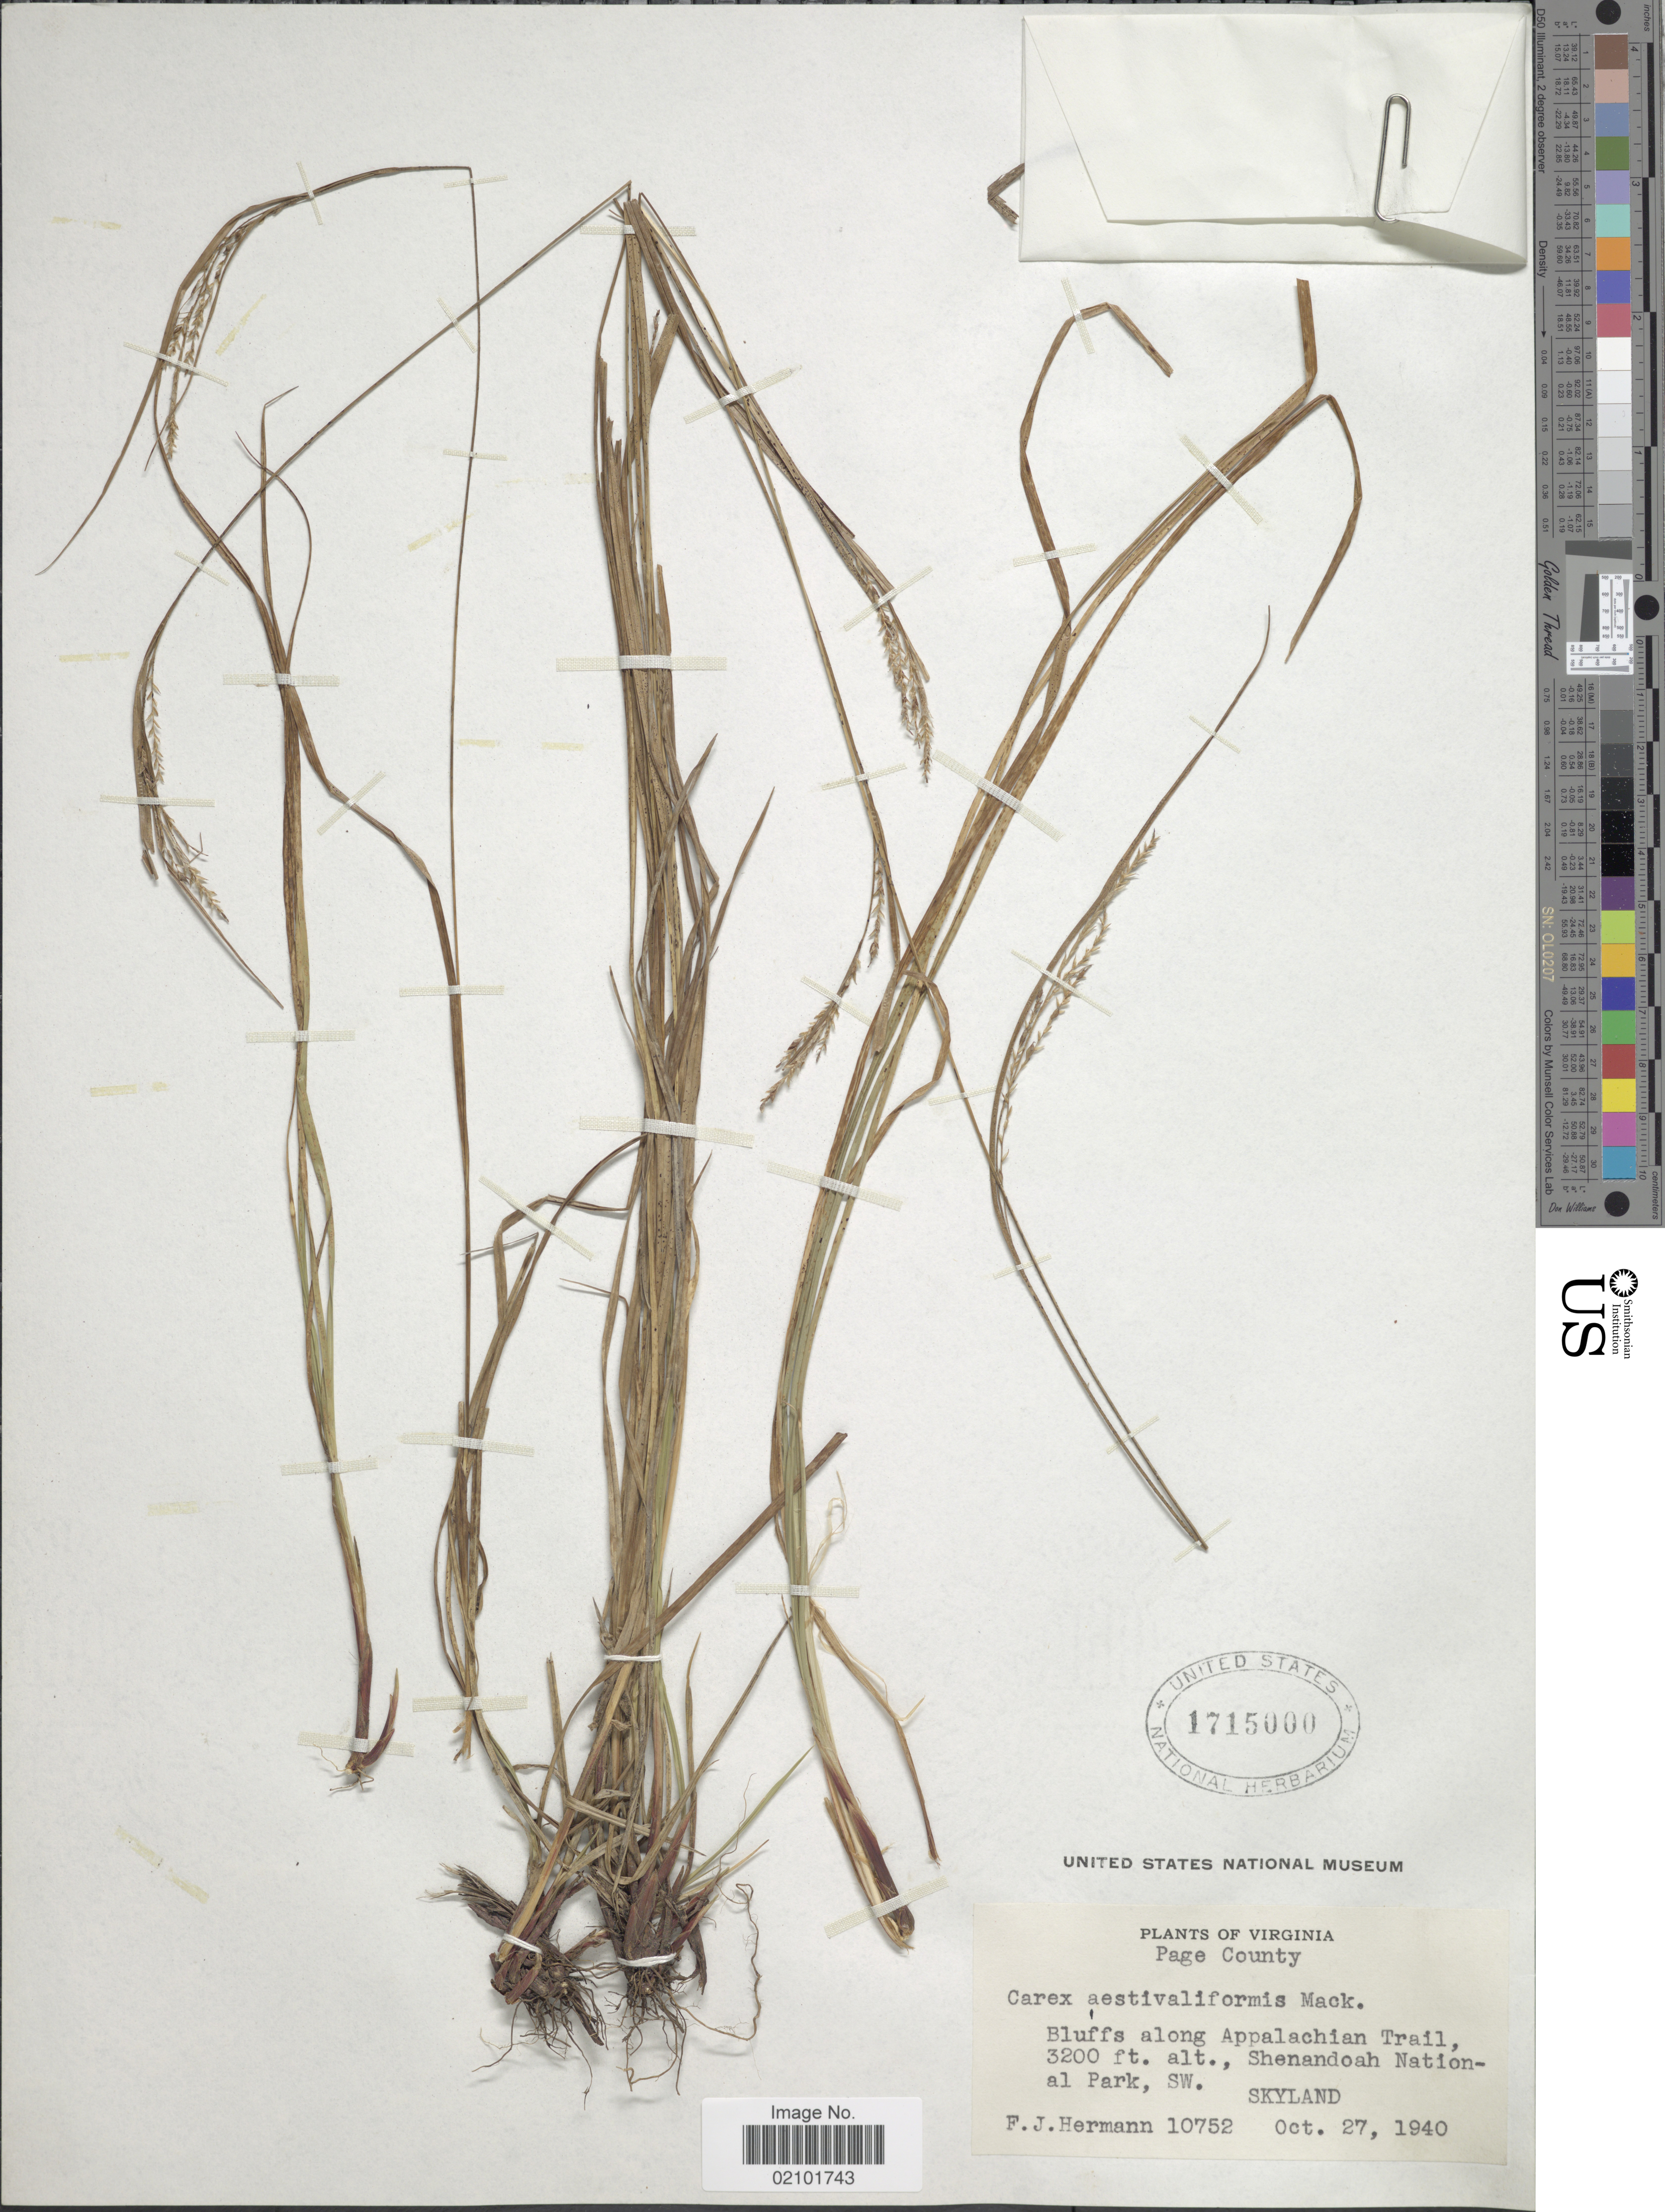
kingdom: Plantae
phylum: Tracheophyta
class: Liliopsida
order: Poales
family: Cyperaceae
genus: Carex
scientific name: Carex x aestivaliformis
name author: Mack.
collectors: F. J. Hermann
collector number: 10752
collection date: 1940-10-27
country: United States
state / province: Virginia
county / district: Page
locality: Bluffs along Appalachian Trail, Shenandoah National Park, SW. Skyland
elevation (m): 975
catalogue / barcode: US 1715000